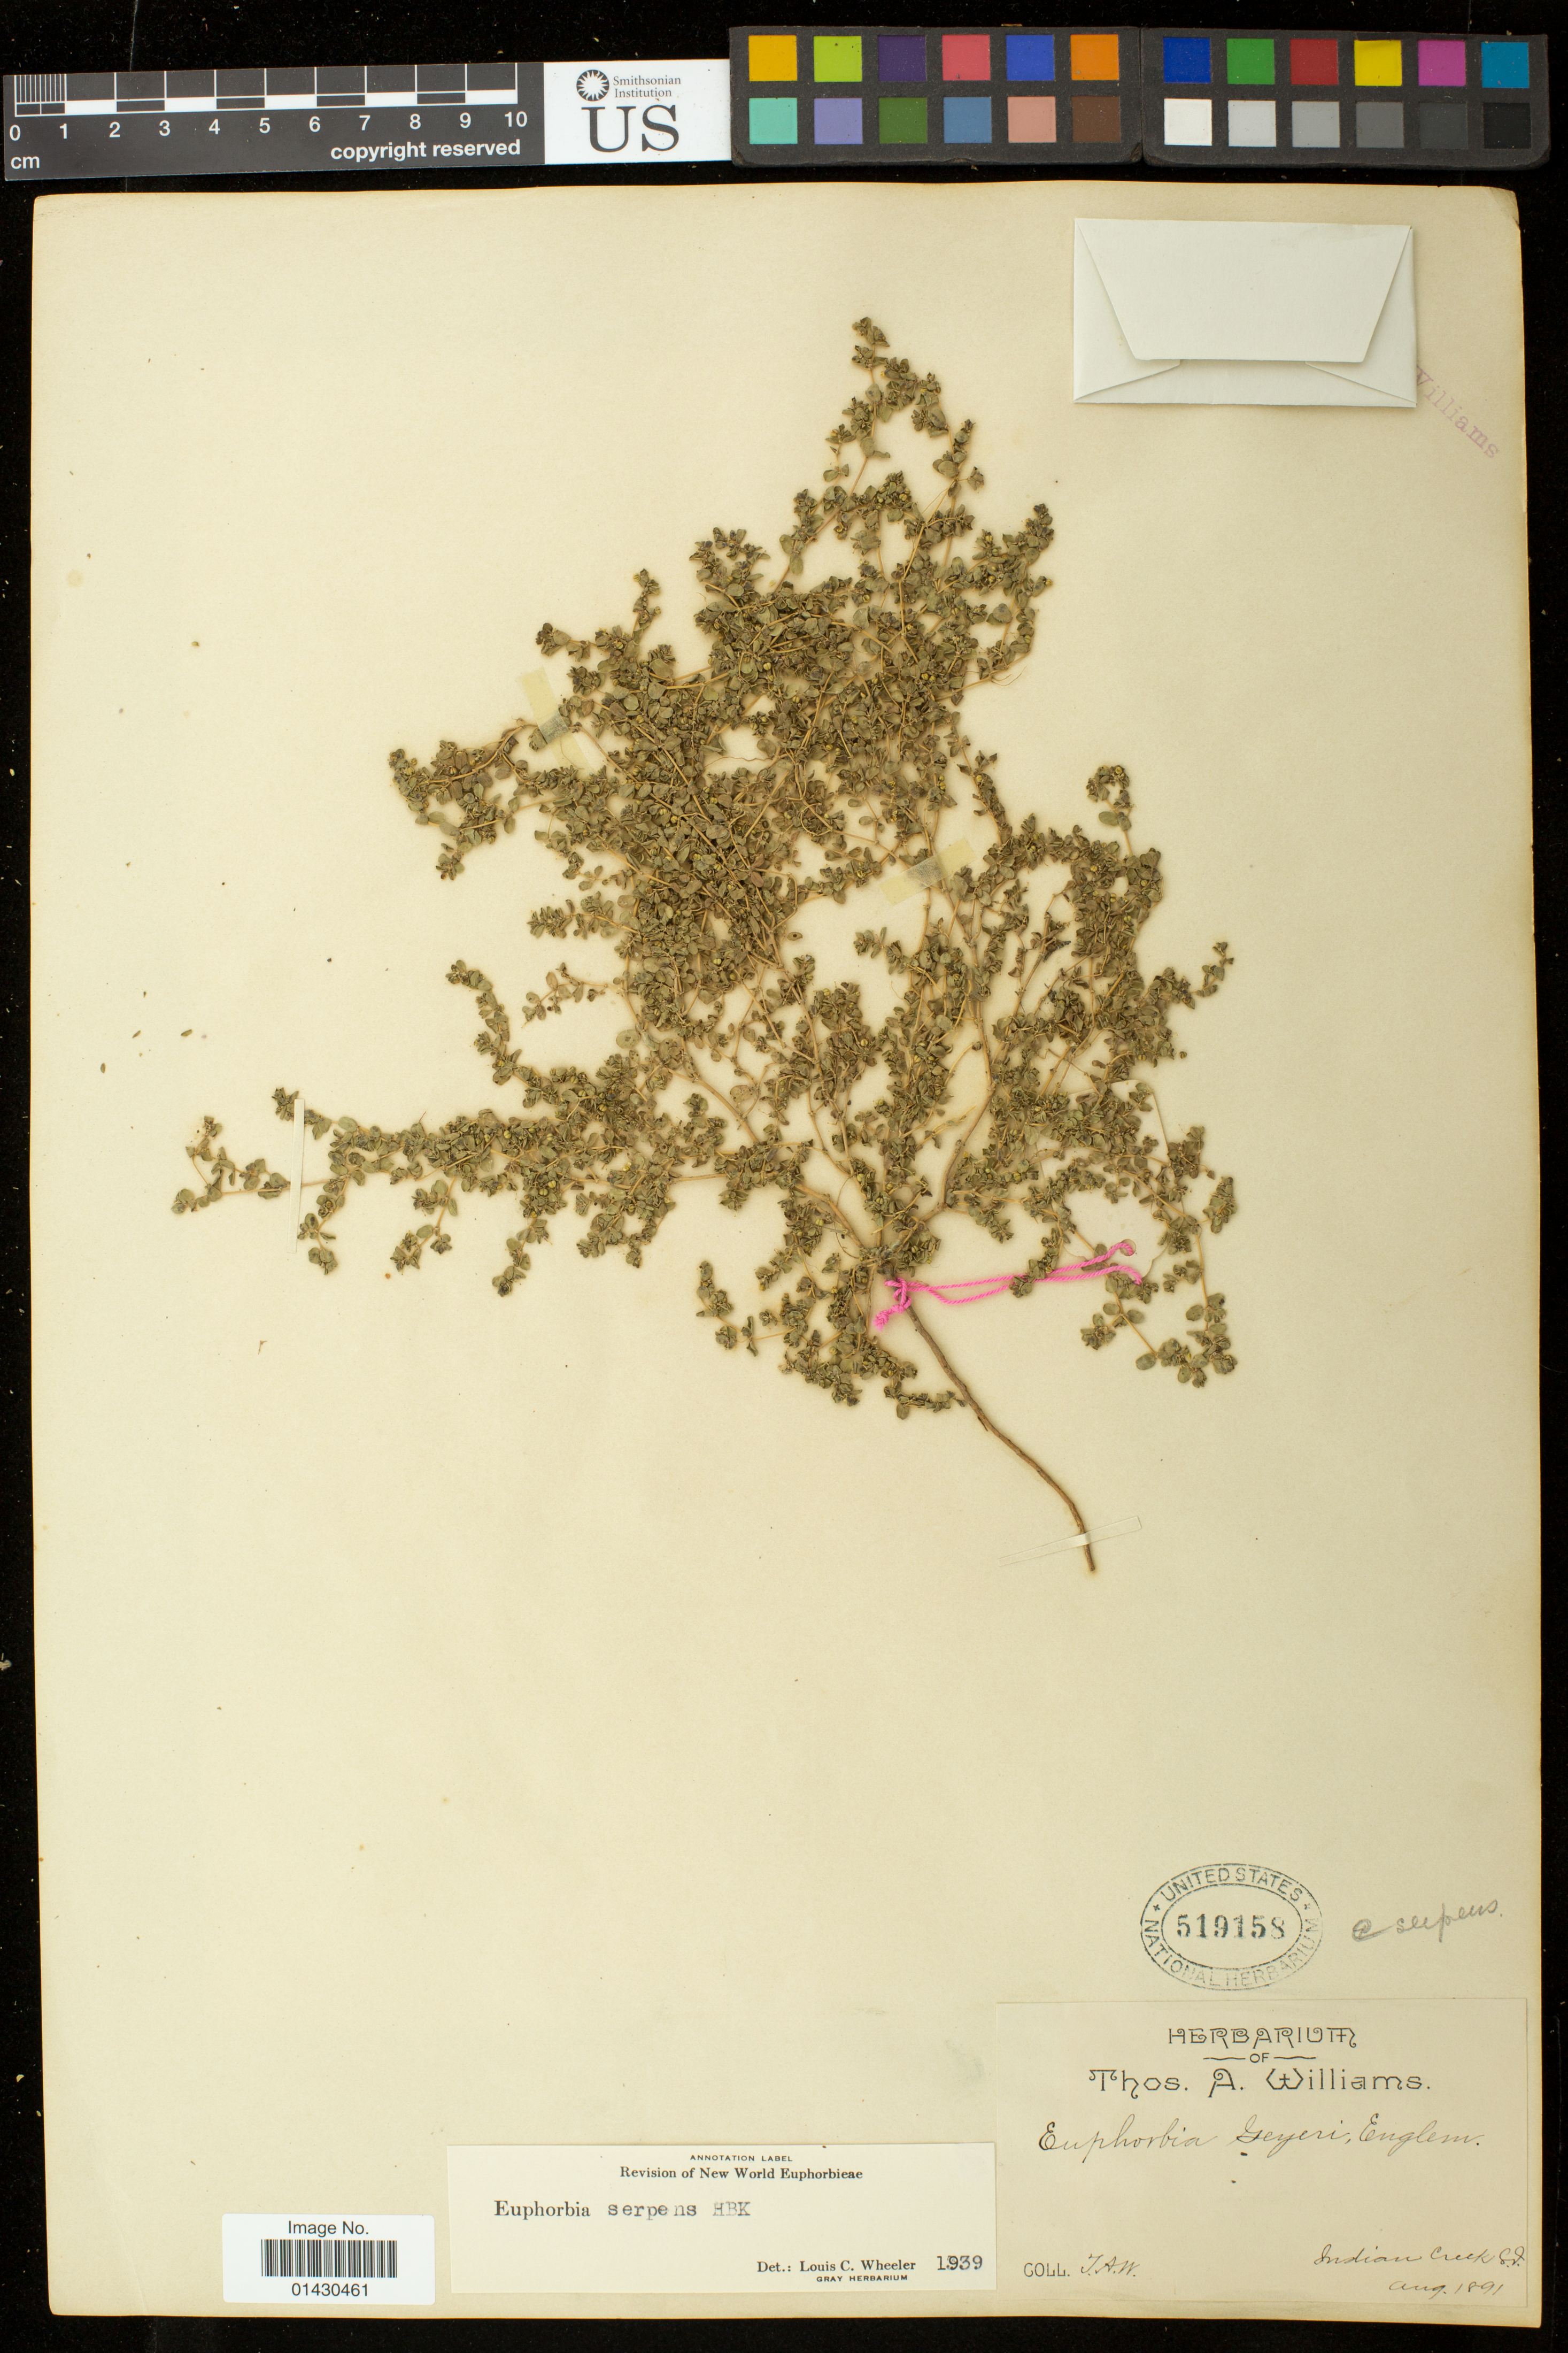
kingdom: Plantae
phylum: Tracheophyta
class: Magnoliopsida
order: Malpighiales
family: Euphorbiaceae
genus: Euphorbia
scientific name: Euphorbia serpens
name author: Kunth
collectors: T. A. Williams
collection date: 1891-08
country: United States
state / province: South Dakota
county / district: Jackson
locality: Indian Creek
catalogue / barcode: US 519158